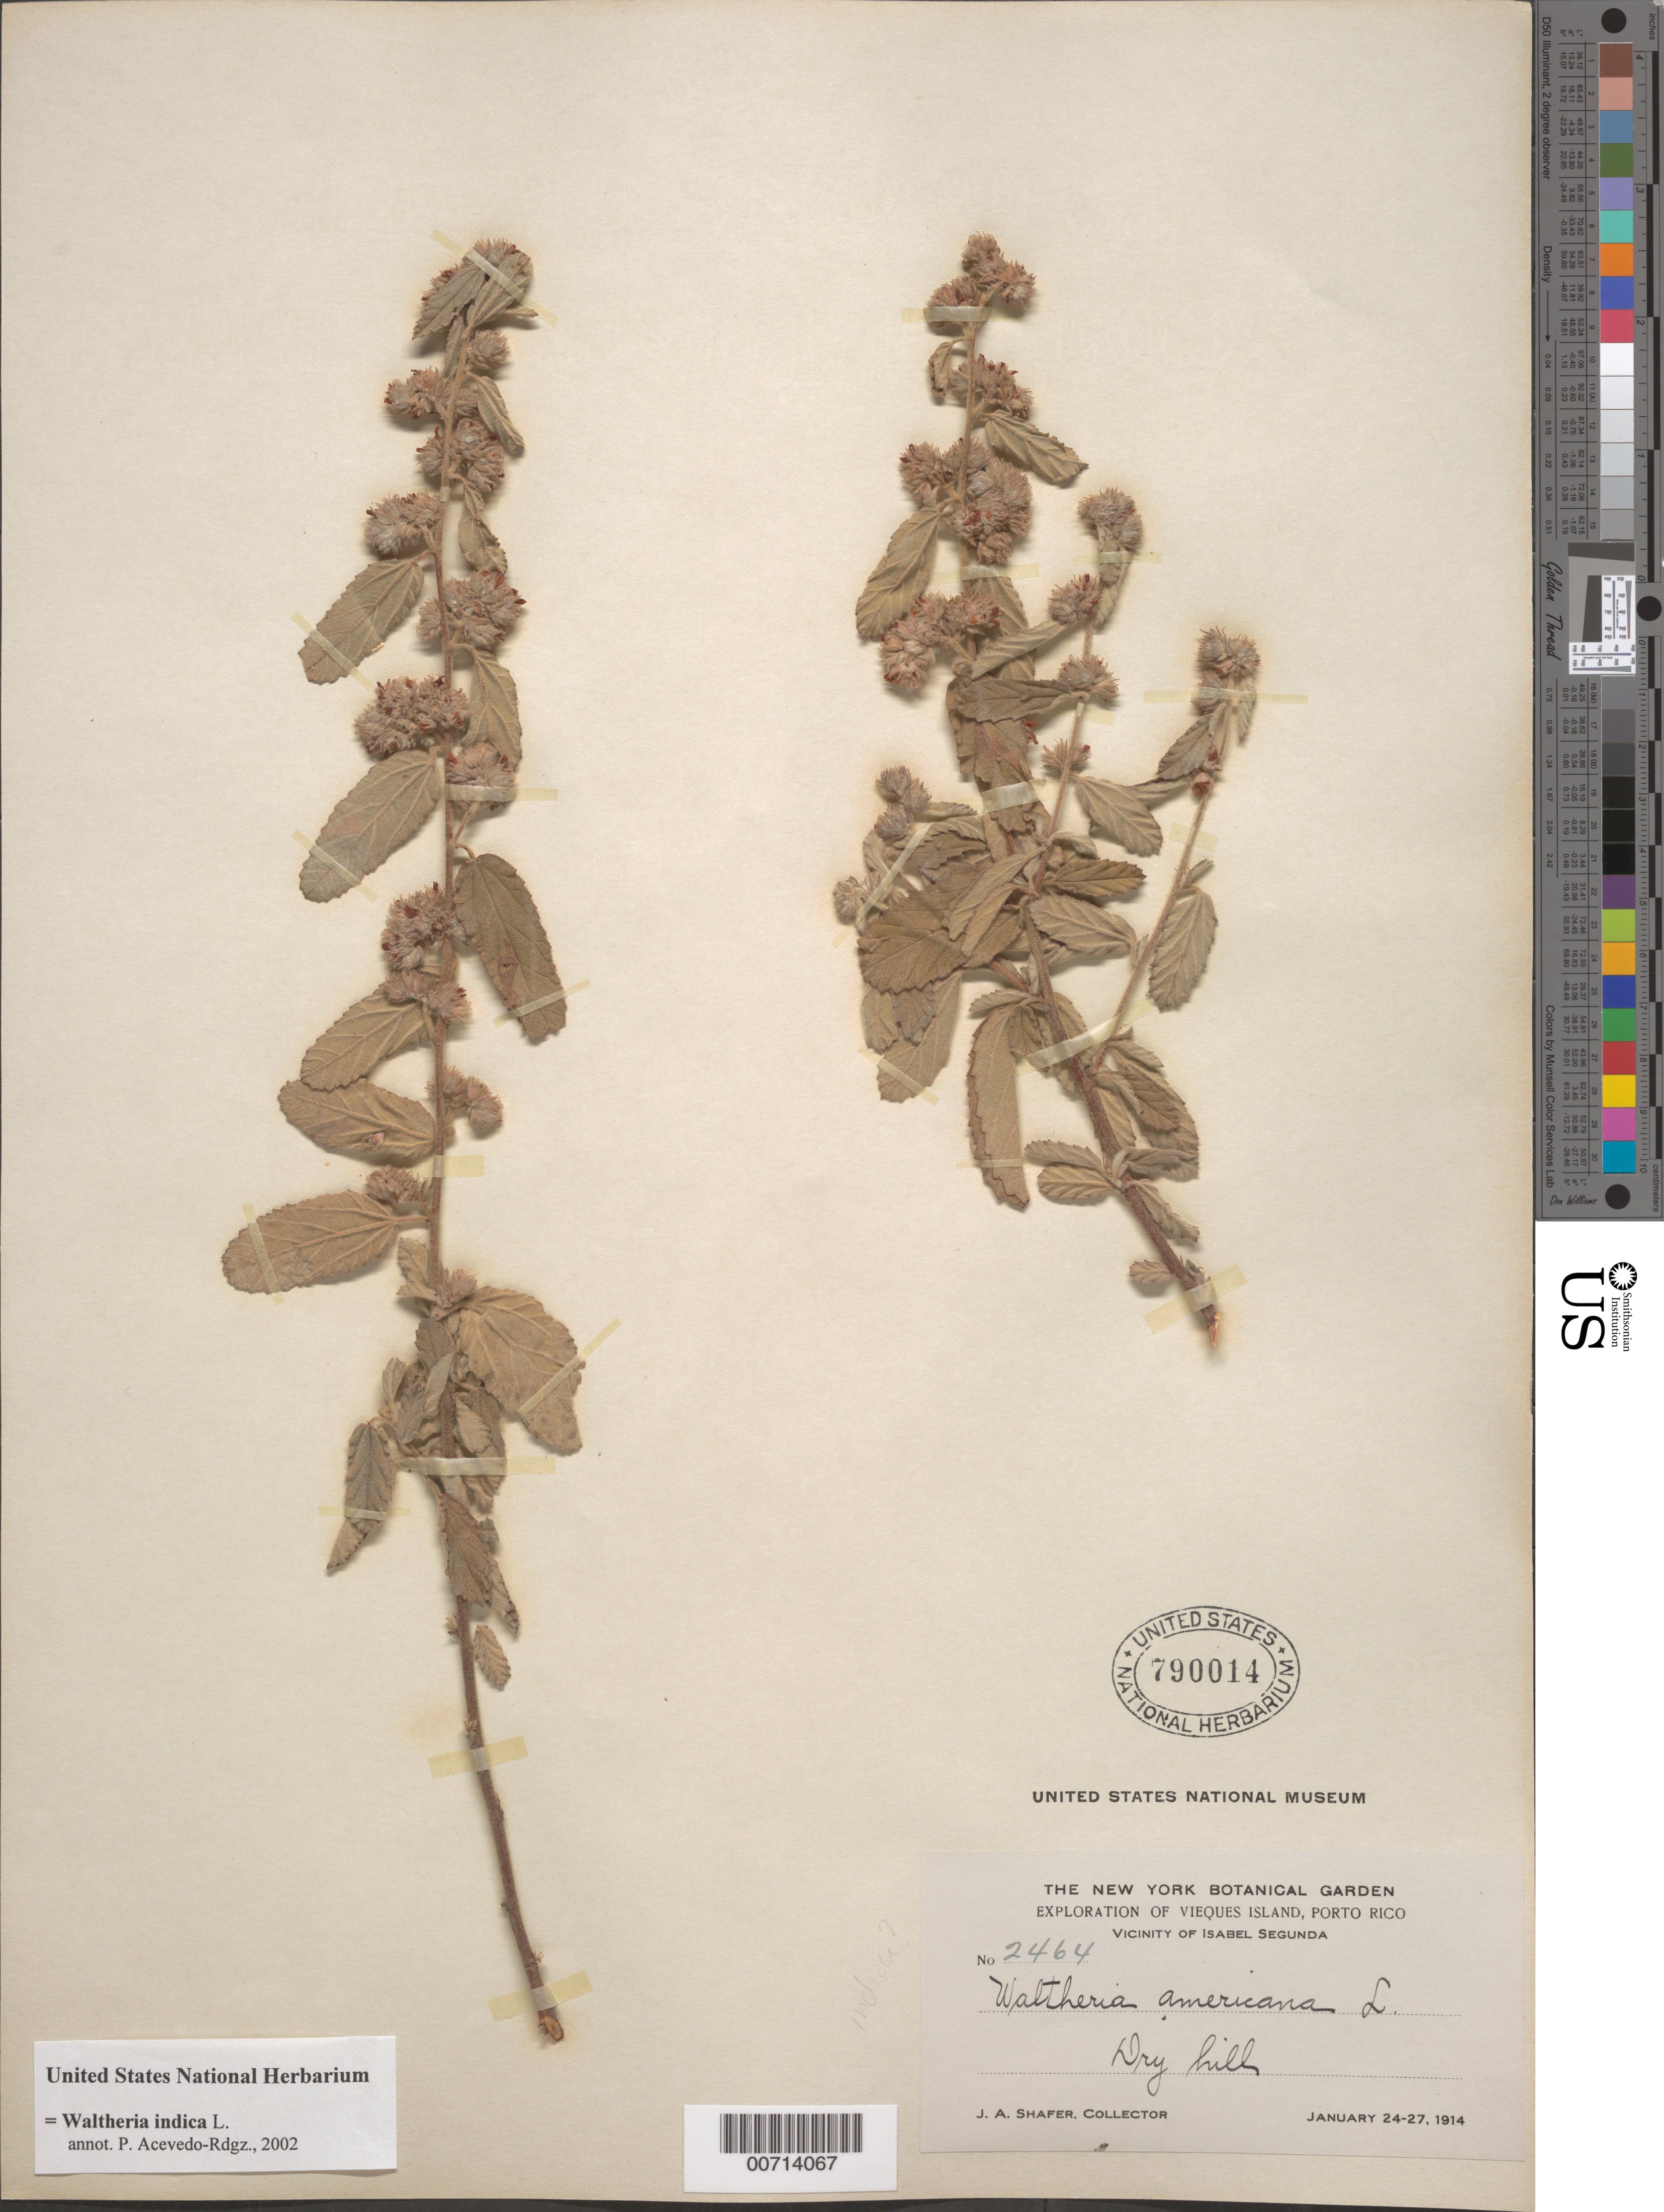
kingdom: Plantae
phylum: Tracheophyta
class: Magnoliopsida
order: Malvales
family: Malvaceae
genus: Waltheria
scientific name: Waltheria indica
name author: L.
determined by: Acevedo-Rodríguez, P., (BOT), Smithsonian Institution - National Museum of Natural History (UNITED STATES)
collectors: J. A. Shafer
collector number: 2464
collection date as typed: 24 Jan 1914 to 27 Jan 1914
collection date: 1914-01-24/1914-01-27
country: Puerto Rico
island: Vieques I.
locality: Isabel Segunda, vic of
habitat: Dry hill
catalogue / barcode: US 790014